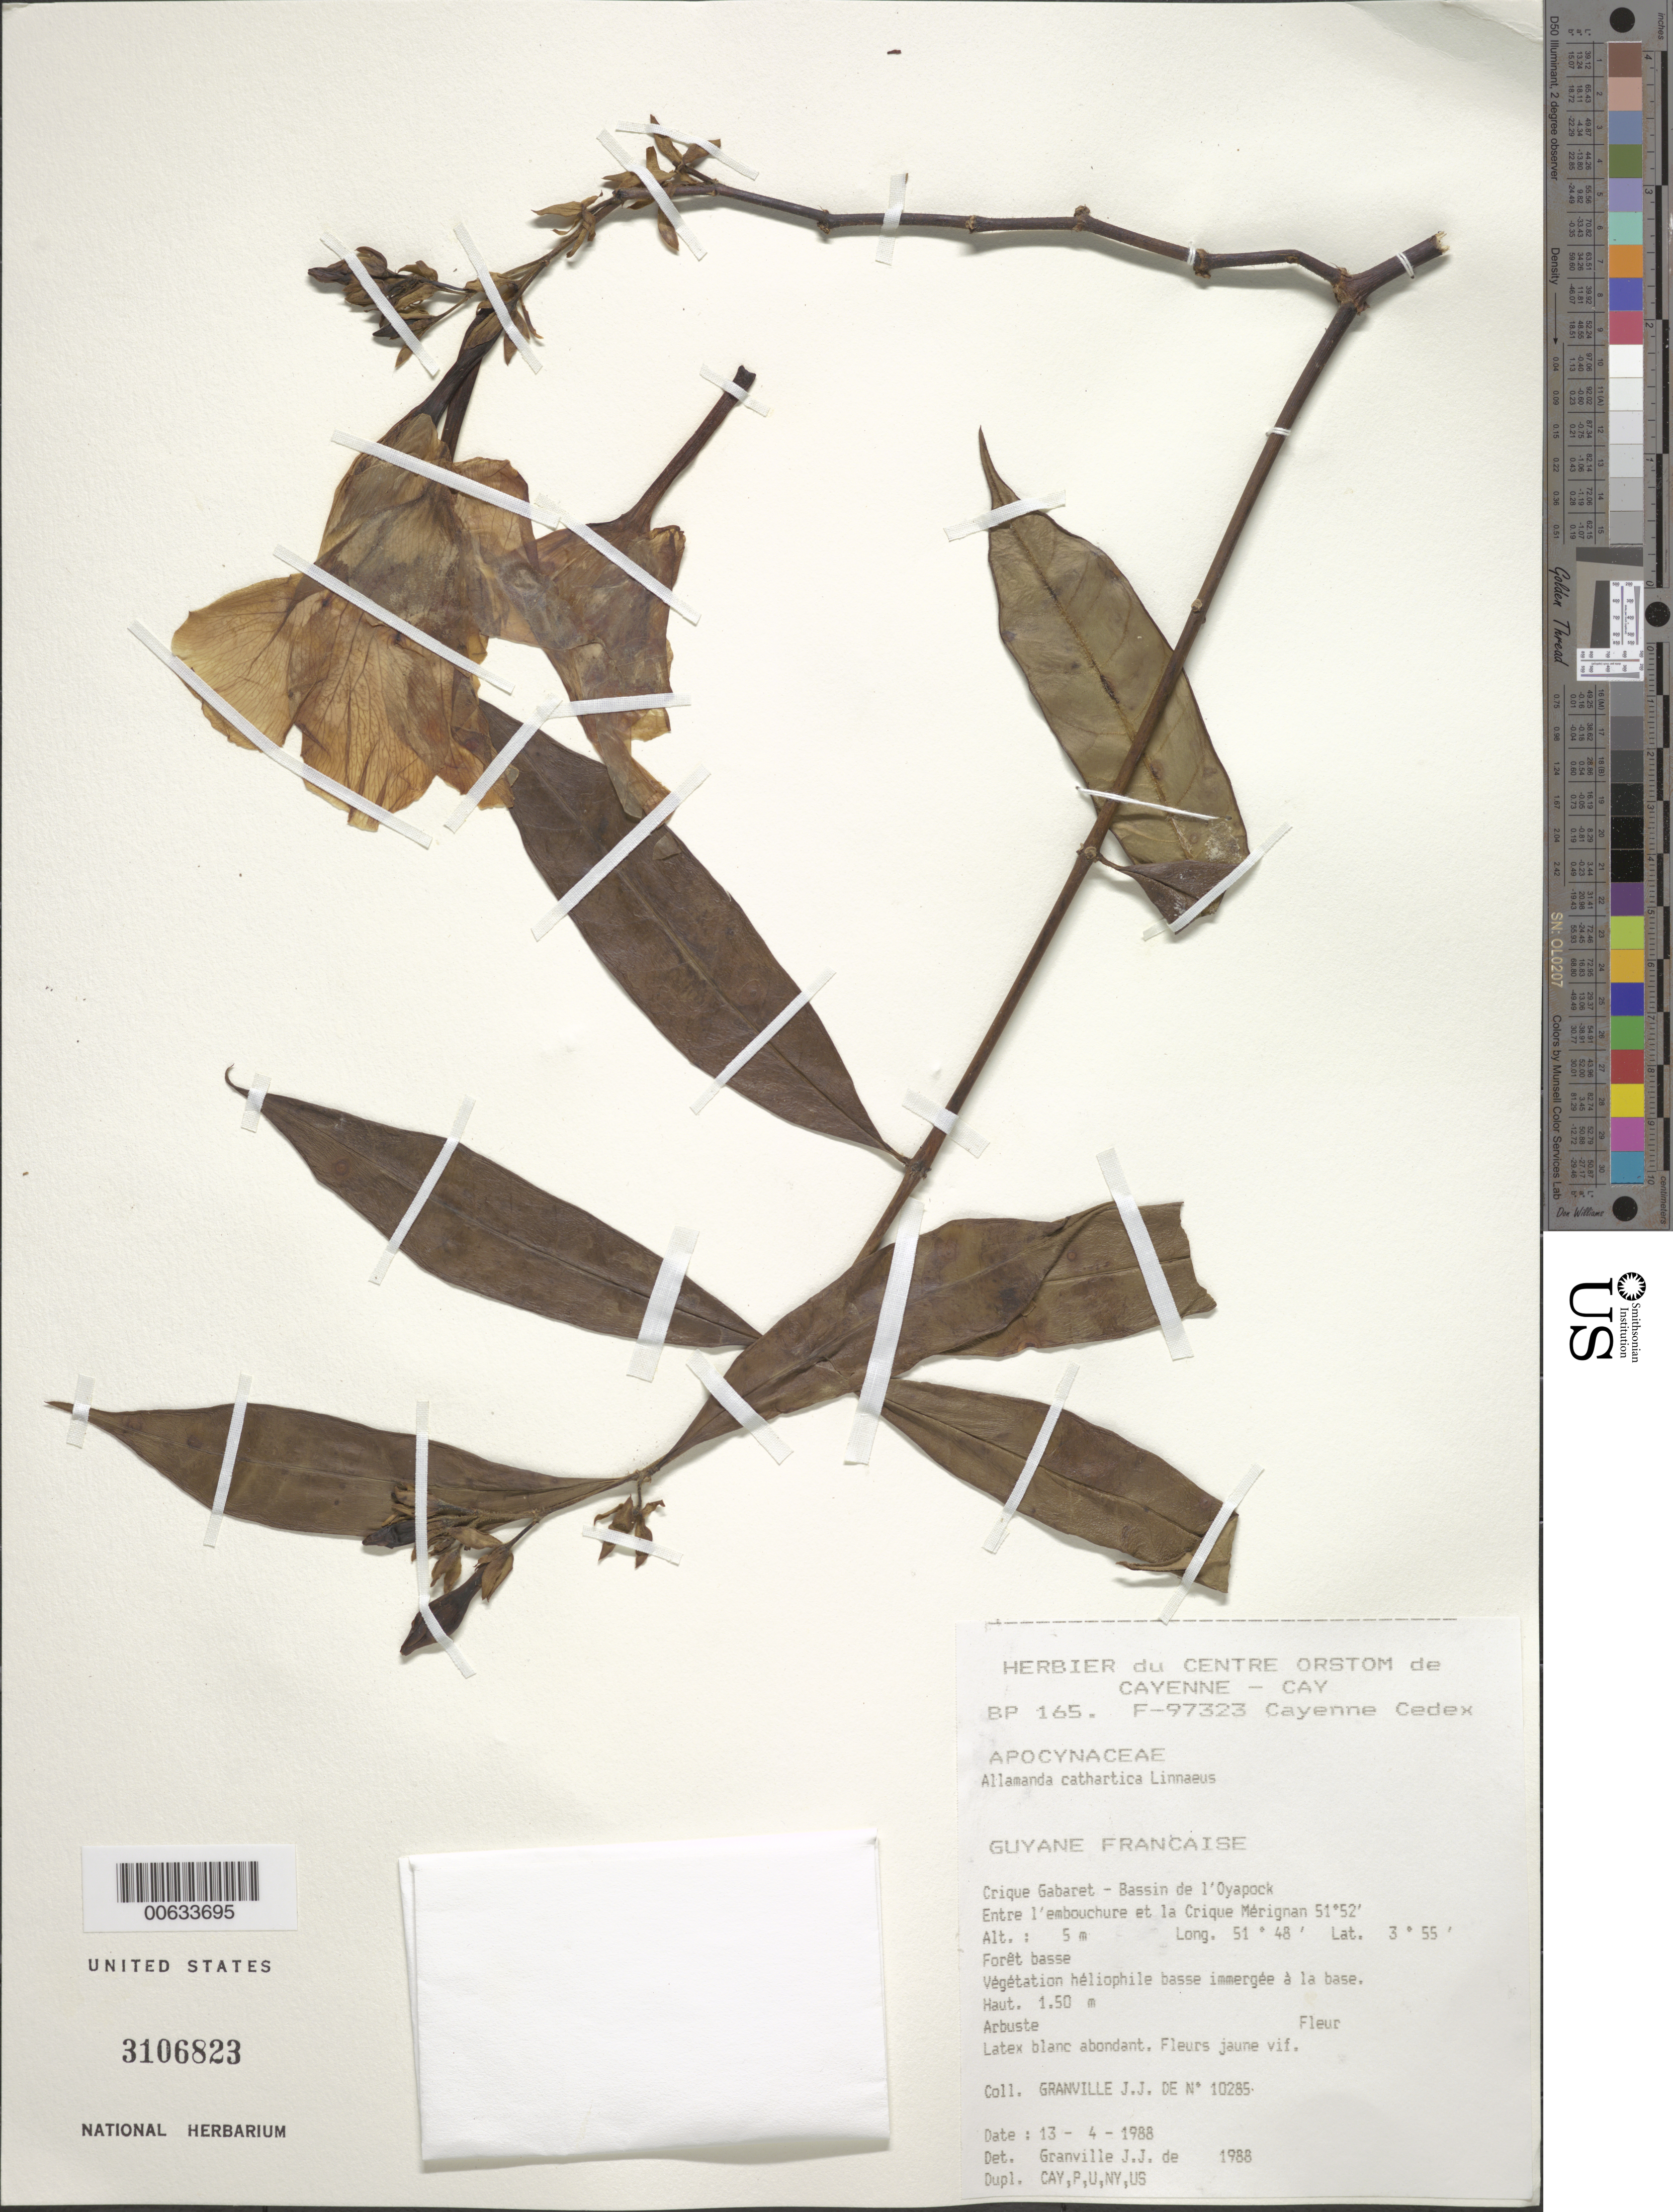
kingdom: Plantae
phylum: Tracheophyta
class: Magnoliopsida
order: Gentianales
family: Apocynaceae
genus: Allamanda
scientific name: Allamanda cathartica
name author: L.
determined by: Granville, J. J. de, (CAY), Institut de Recherche pour le Developpement (IRD) (FRENCH GUIANA)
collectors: J.-J. de Granville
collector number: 10285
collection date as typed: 13-Apr-88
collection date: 1988-04-13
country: French Guiana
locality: Crique Gabaret, Bassin de l'Oyapock, entre l'embouchure et la crique Mérignan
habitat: Foret basse. Vegetation heliophile basse immergee a la base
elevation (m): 5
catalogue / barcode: US 3106823